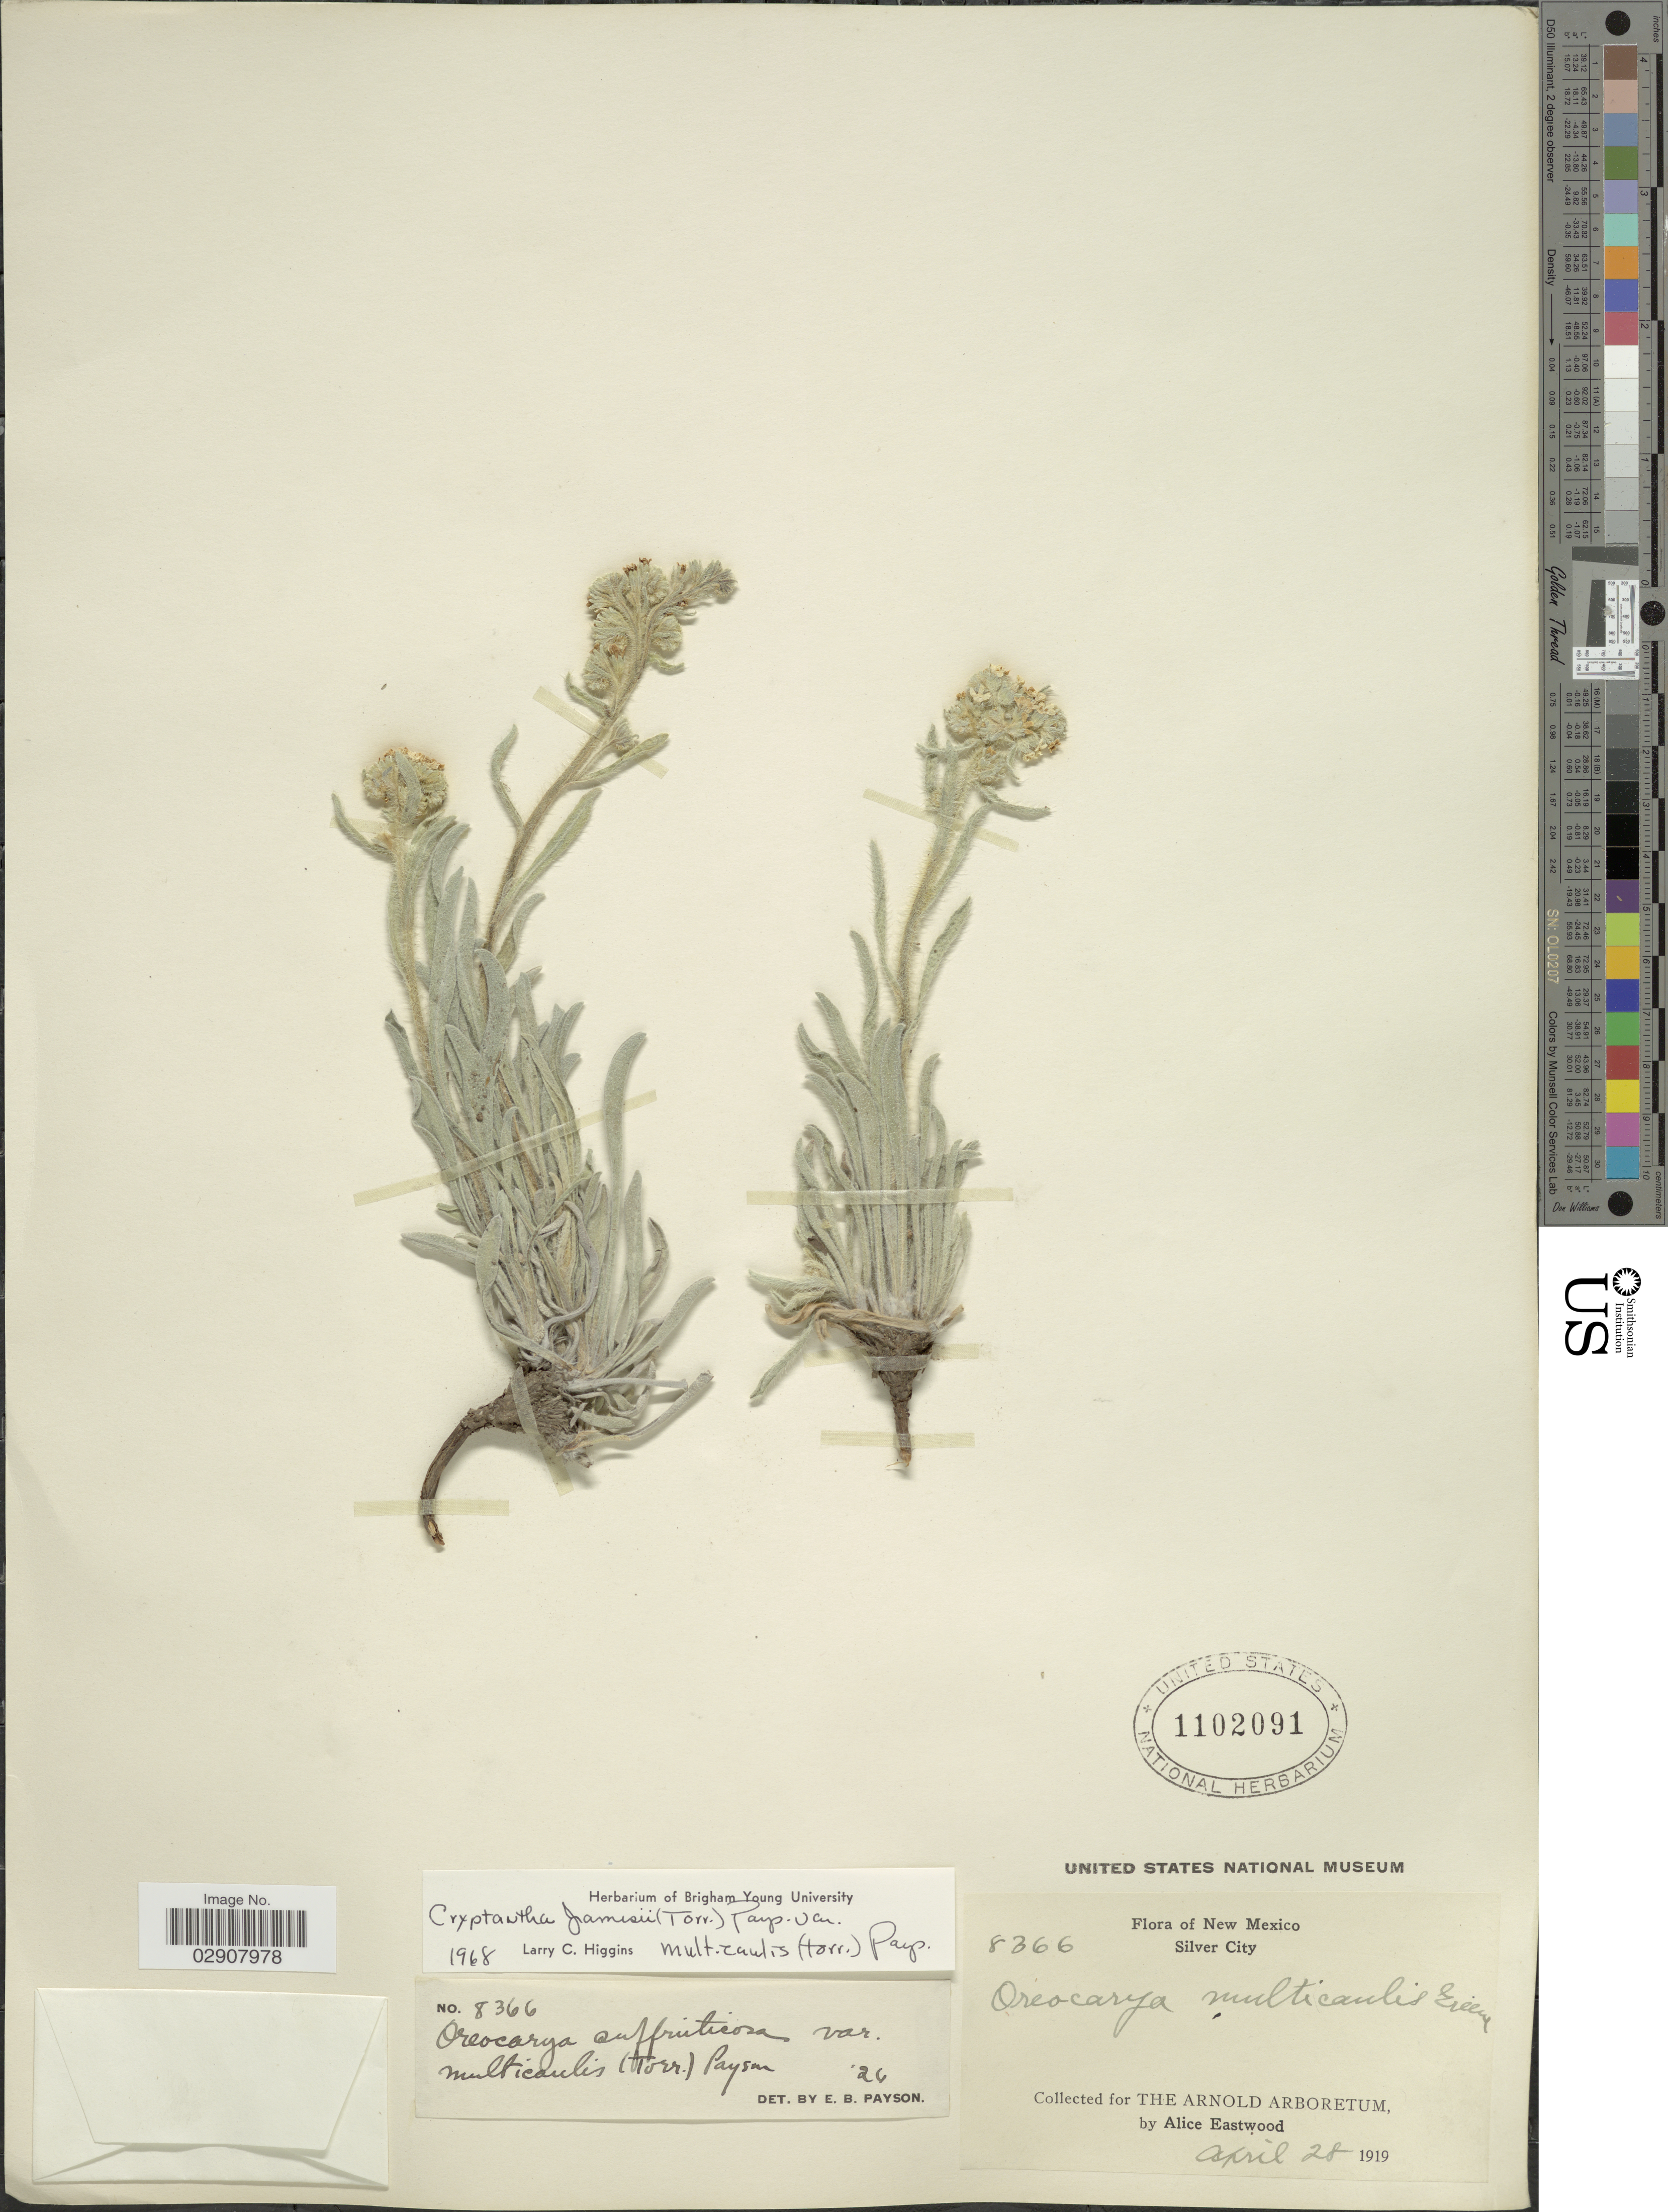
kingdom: Plantae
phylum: Tracheophyta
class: Magnoliopsida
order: Boraginales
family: Boraginaceae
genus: Cryptantha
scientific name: Cryptantha jamesii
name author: (Torr.) Payson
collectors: A. Eastwood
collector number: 8366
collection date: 1919-04-28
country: United States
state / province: New Mexico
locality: Silver City.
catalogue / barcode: US 1102091